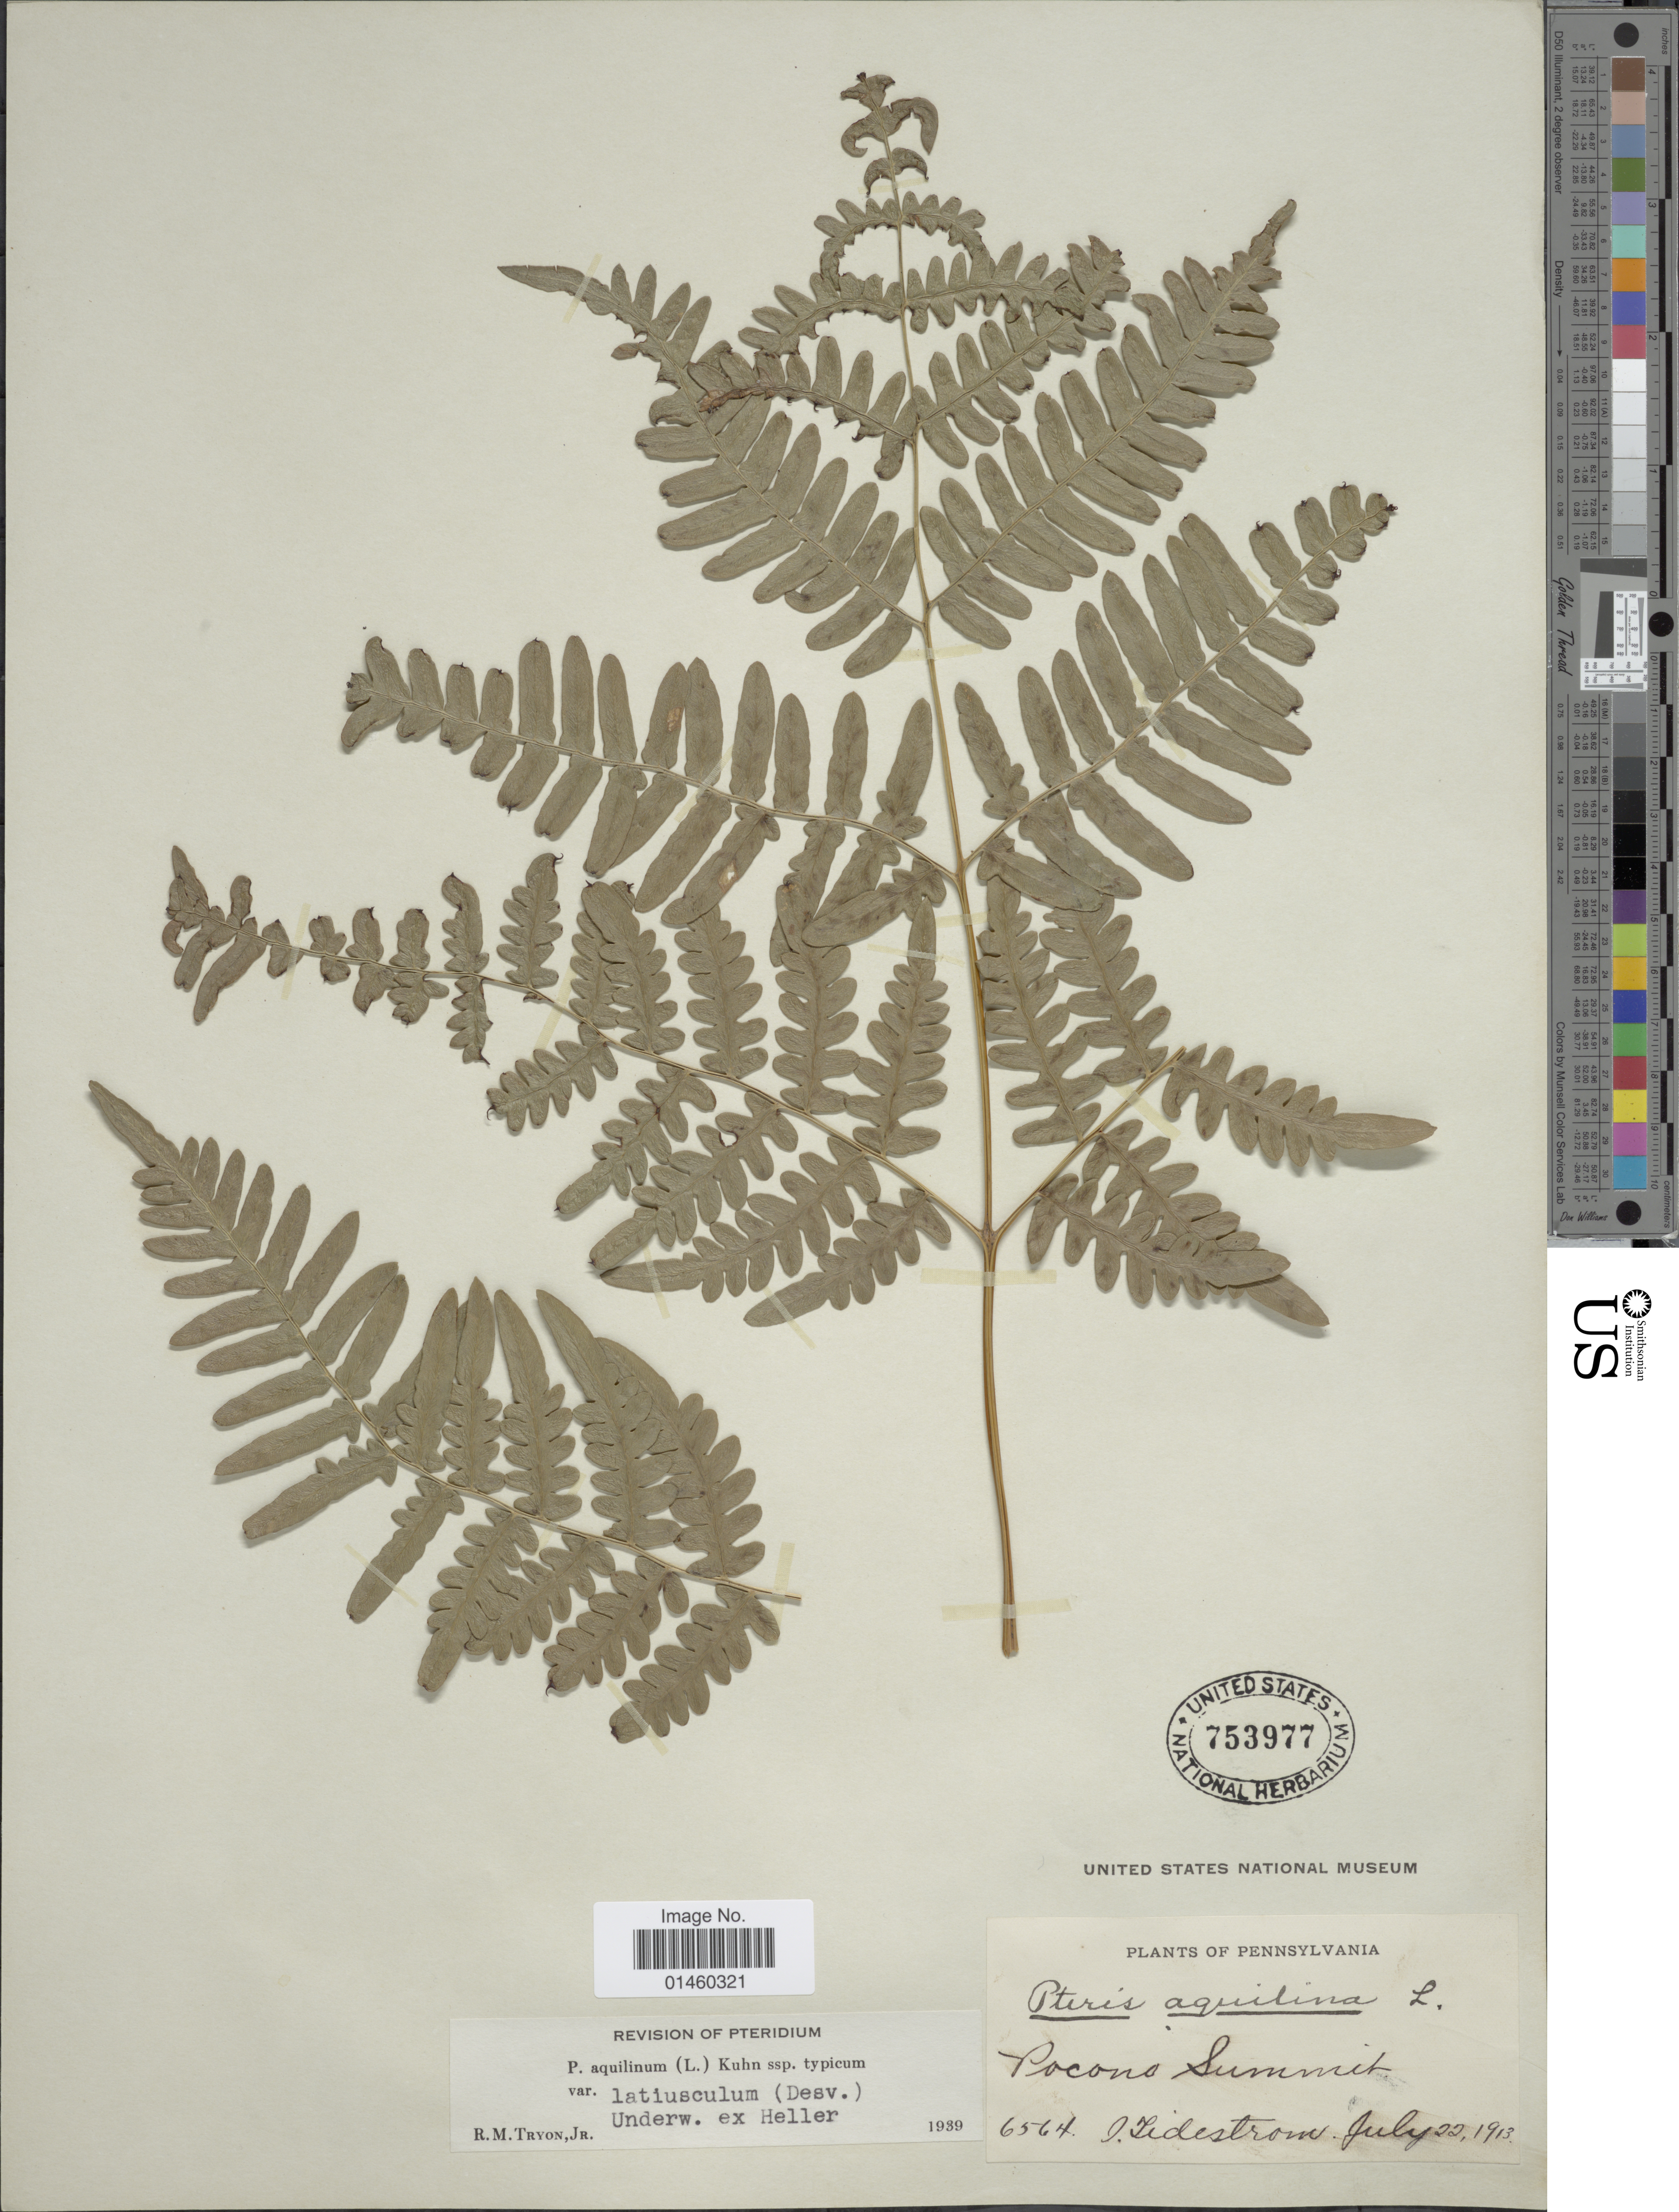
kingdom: Plantae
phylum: Tracheophyta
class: Polypodiopsida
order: Polypodiales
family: Dennstaedtiaceae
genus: Pteridium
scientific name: Pteridium aquilinum var. latiusculum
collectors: J. Tidestrom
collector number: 6564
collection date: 1913-07-22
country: United States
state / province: Pennsylvania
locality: Pocono summit.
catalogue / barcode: US 753977